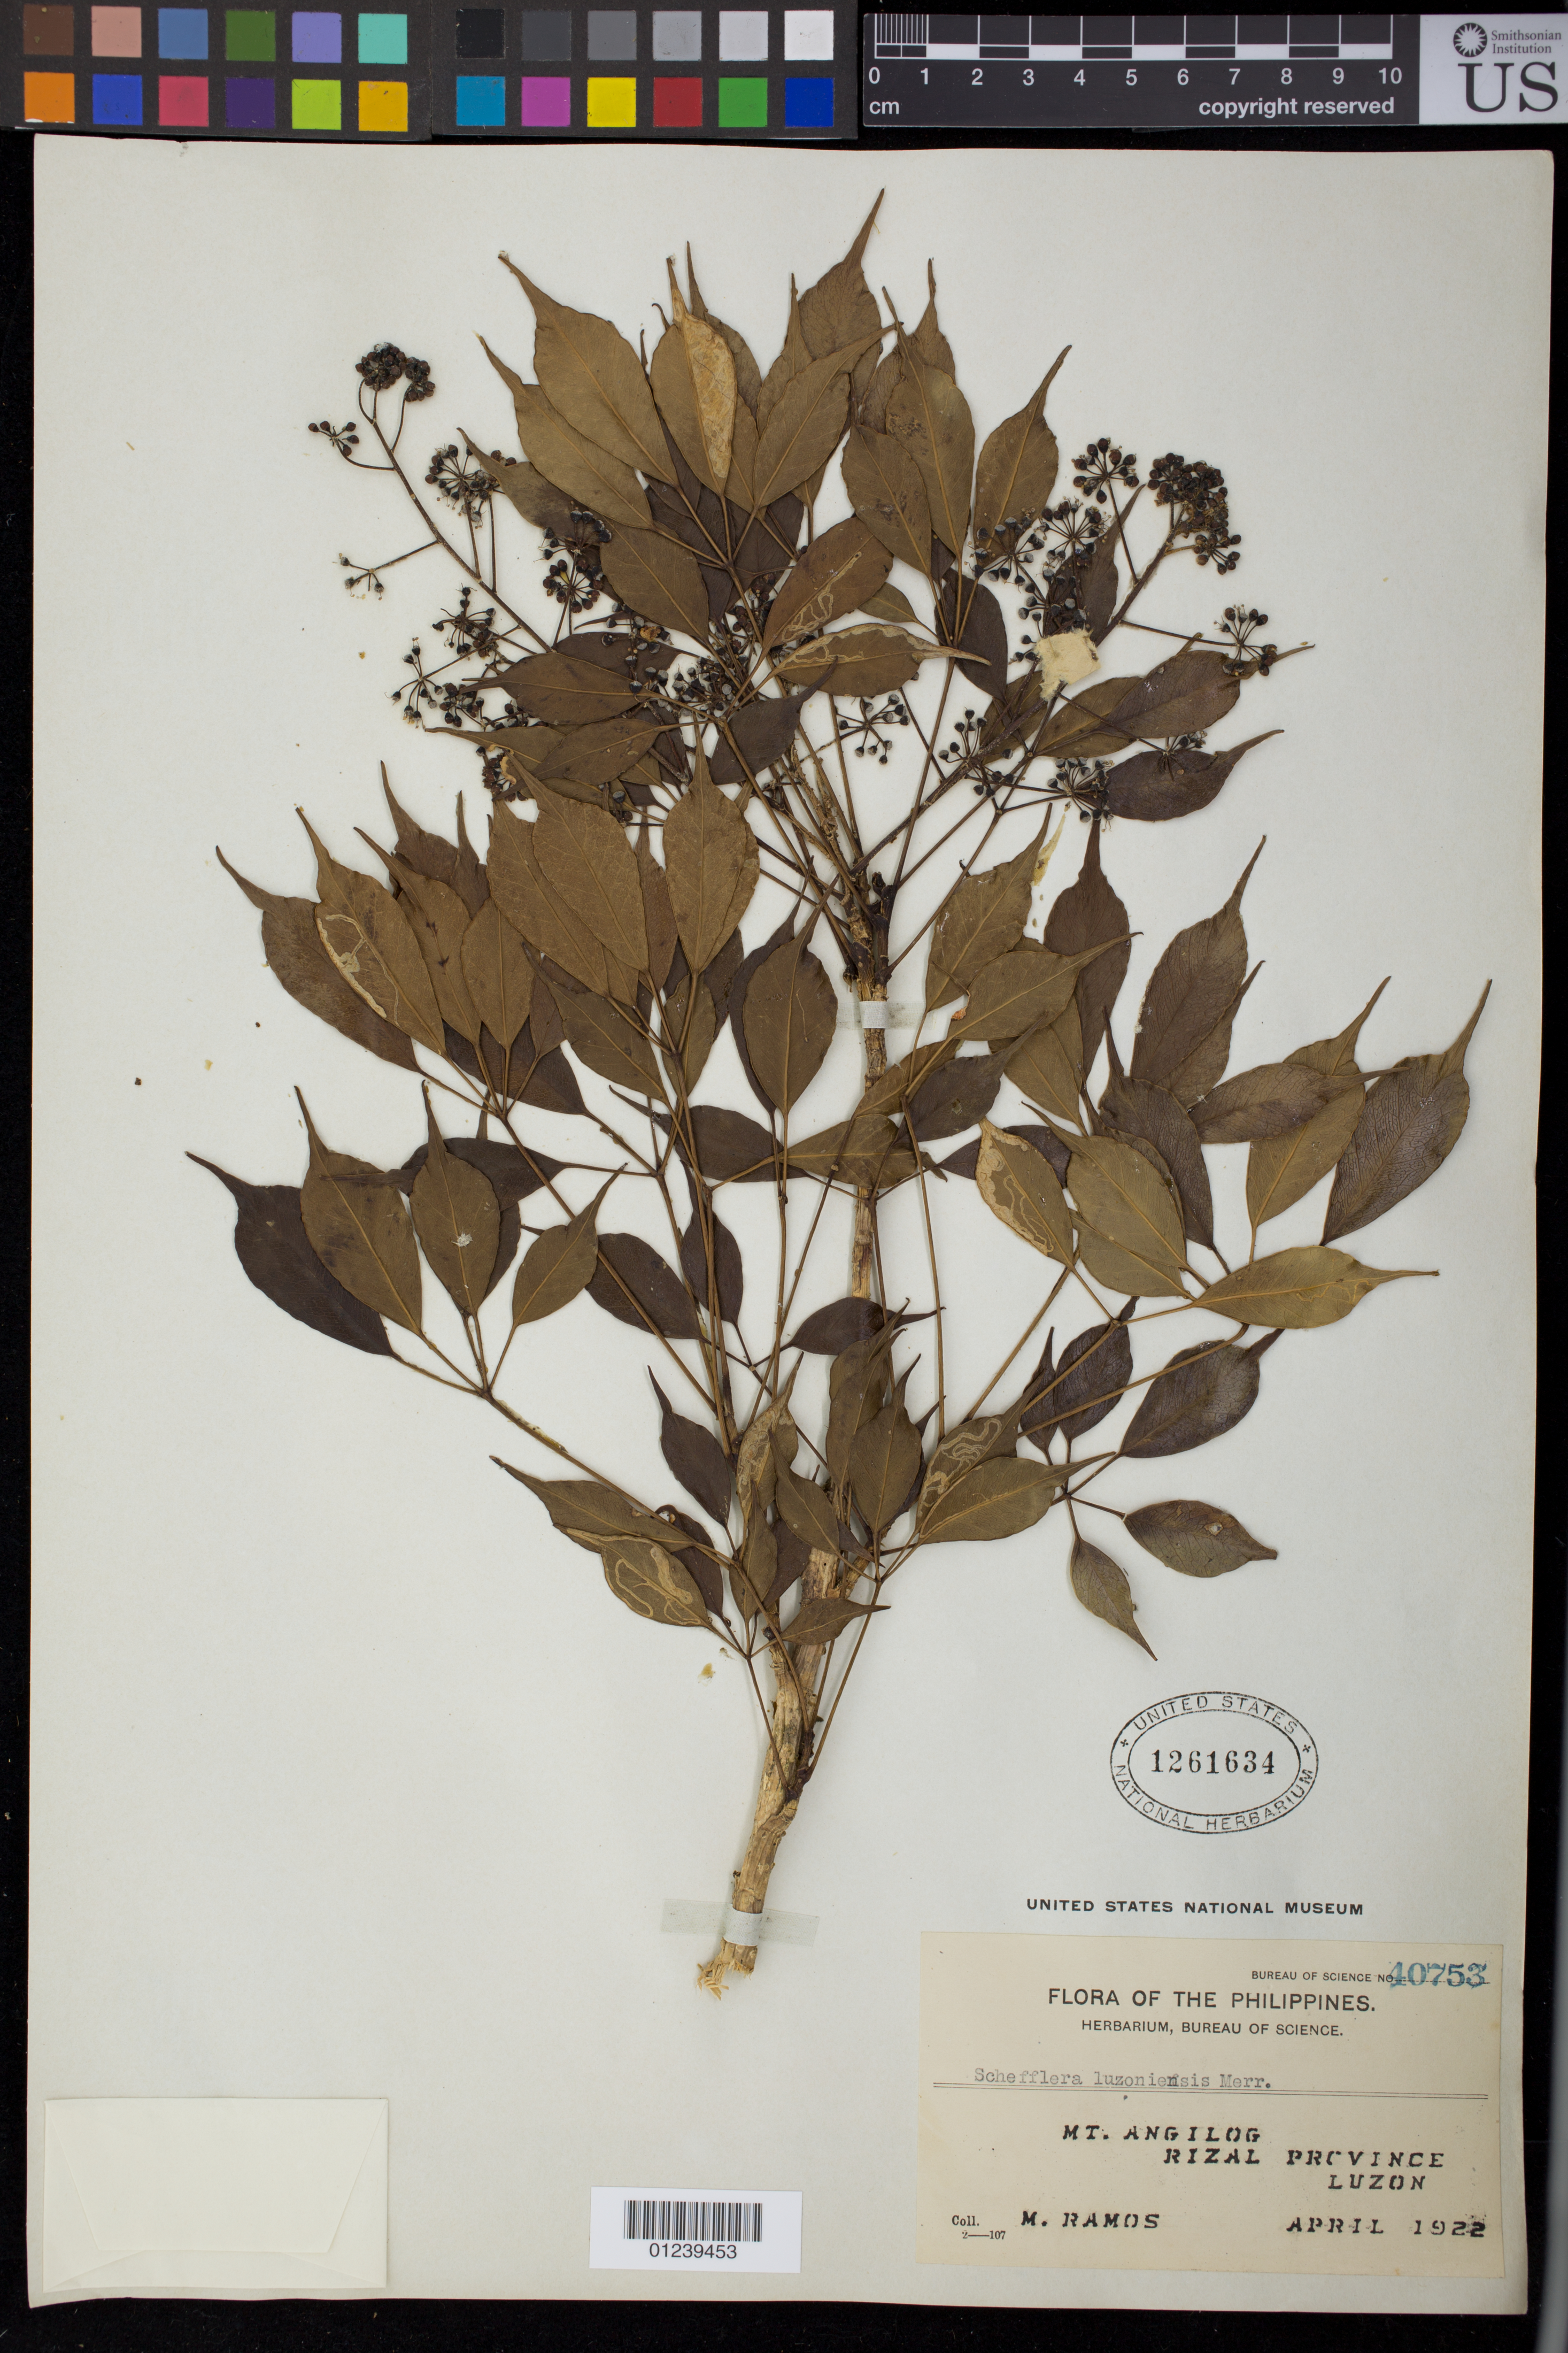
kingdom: Plantae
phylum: Tracheophyta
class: Magnoliopsida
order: Apiales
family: Araliaceae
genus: Schefflera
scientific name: Schefflera luzoniensis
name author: Merr.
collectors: M. Ramos & M. Ramos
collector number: Bur. Sci. 40753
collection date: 1922-04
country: Philippines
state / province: Calabarzon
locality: Mt. Angilog, Rizal Province, Luzon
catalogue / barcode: US 1261634